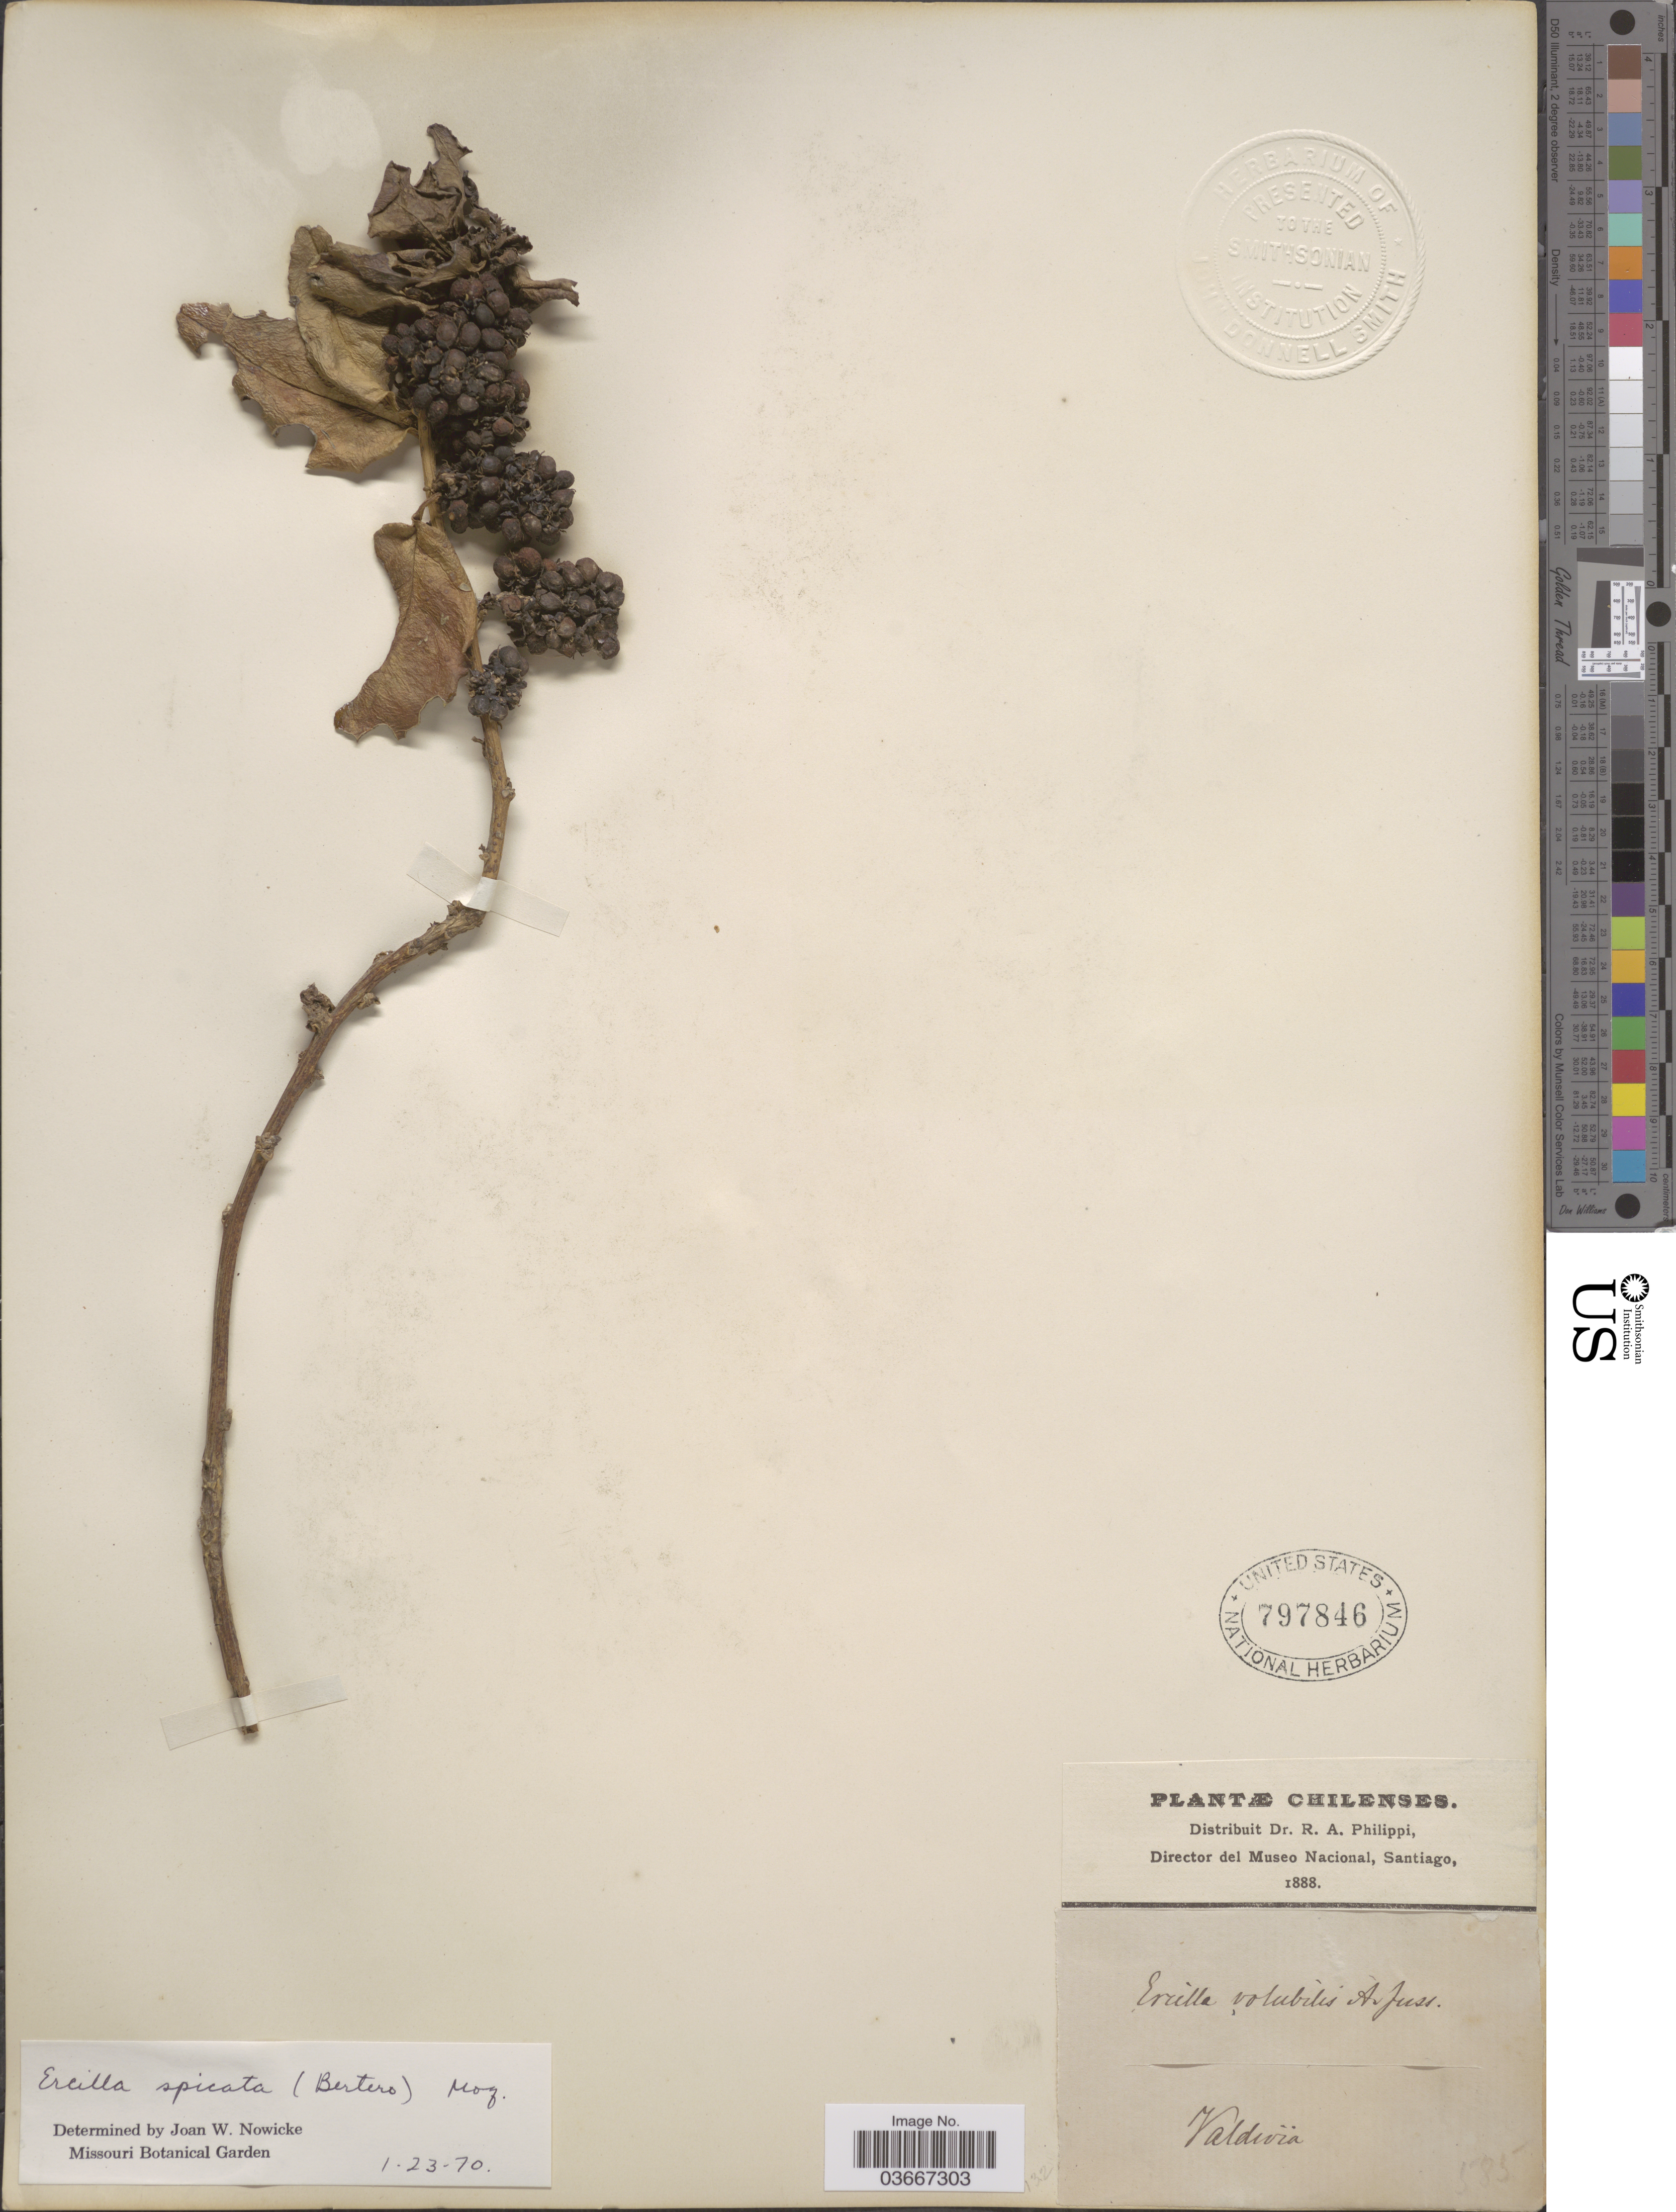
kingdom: Plantae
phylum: Tracheophyta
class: Magnoliopsida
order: Caryophyllales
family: Phytolaccaceae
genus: Ercilla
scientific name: Ercilla spicata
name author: (Bertero) Moq.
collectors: ex. herb. R.A. Philippi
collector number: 585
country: Chile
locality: Valdivia.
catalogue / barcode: US 797846